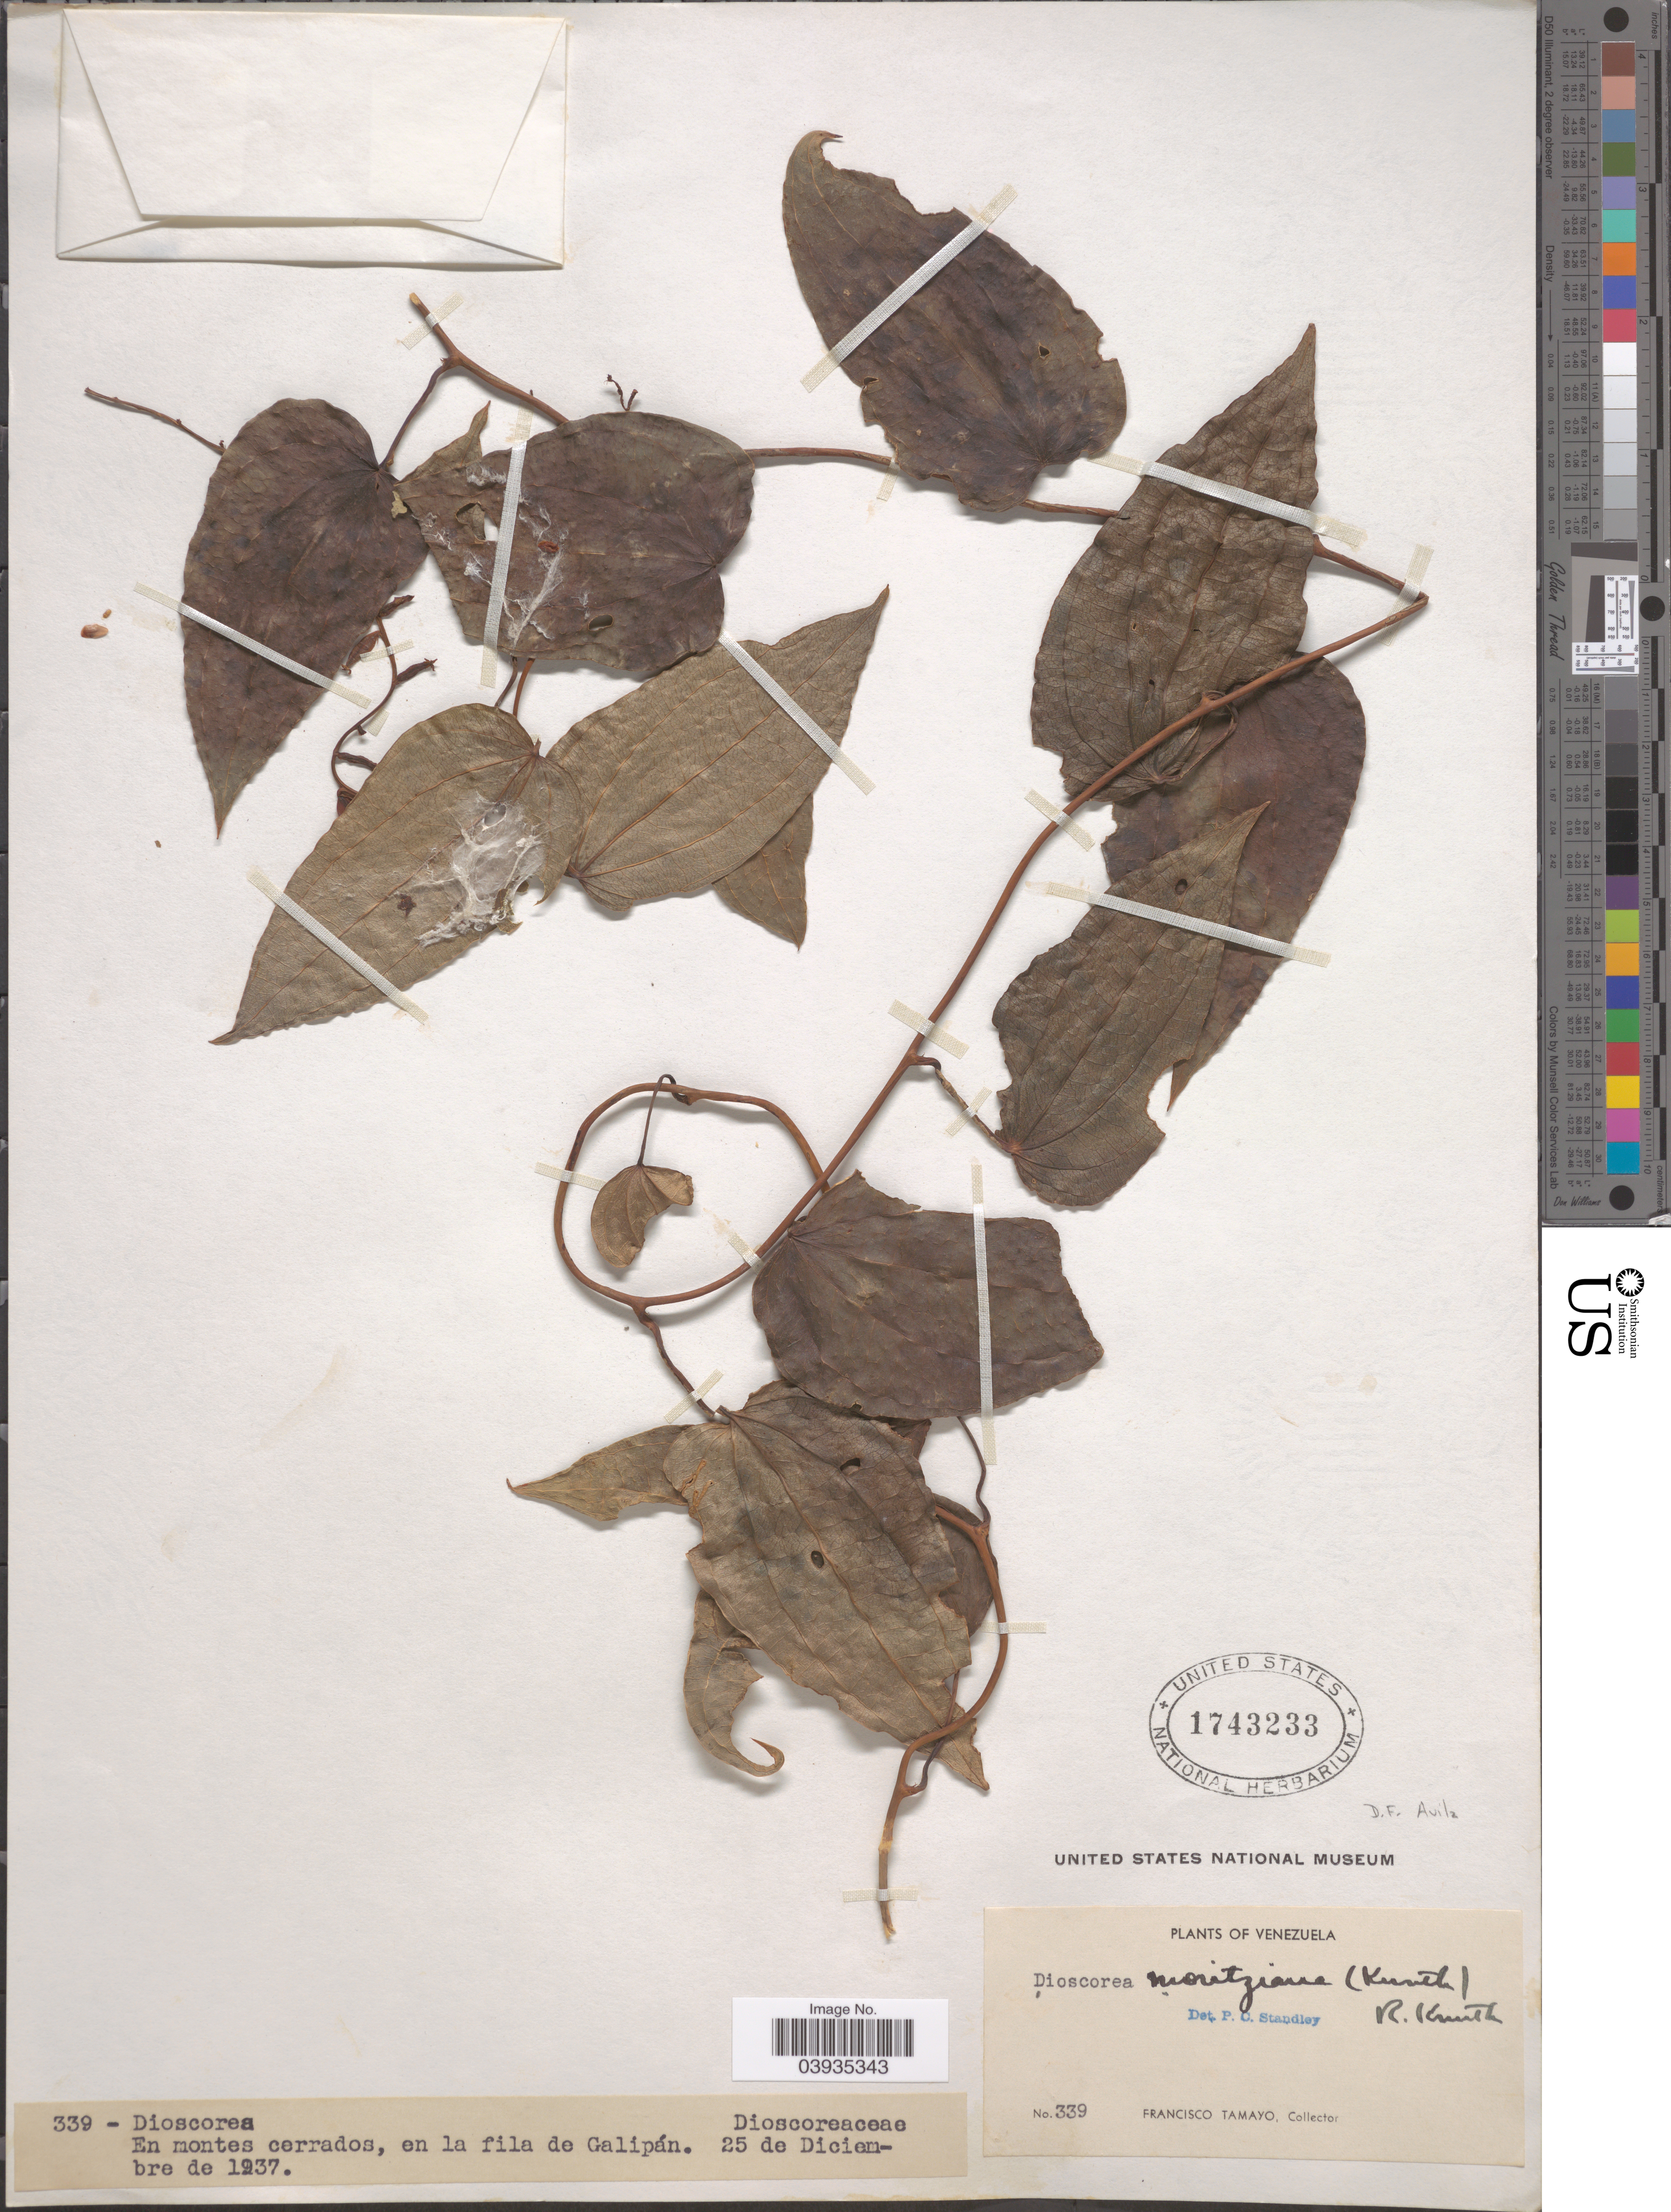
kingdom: Plantae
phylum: Tracheophyta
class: Liliopsida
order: Dioscoreales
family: Dioscoreaceae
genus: Dioscorea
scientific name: Dioscorea polygonoides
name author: Humb. & Bonpl. ex Willd.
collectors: F. Tamayo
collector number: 339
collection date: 1937-12-25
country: Venezuela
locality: En montes cerrados, en la fila de Galipán.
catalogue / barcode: US 1743233